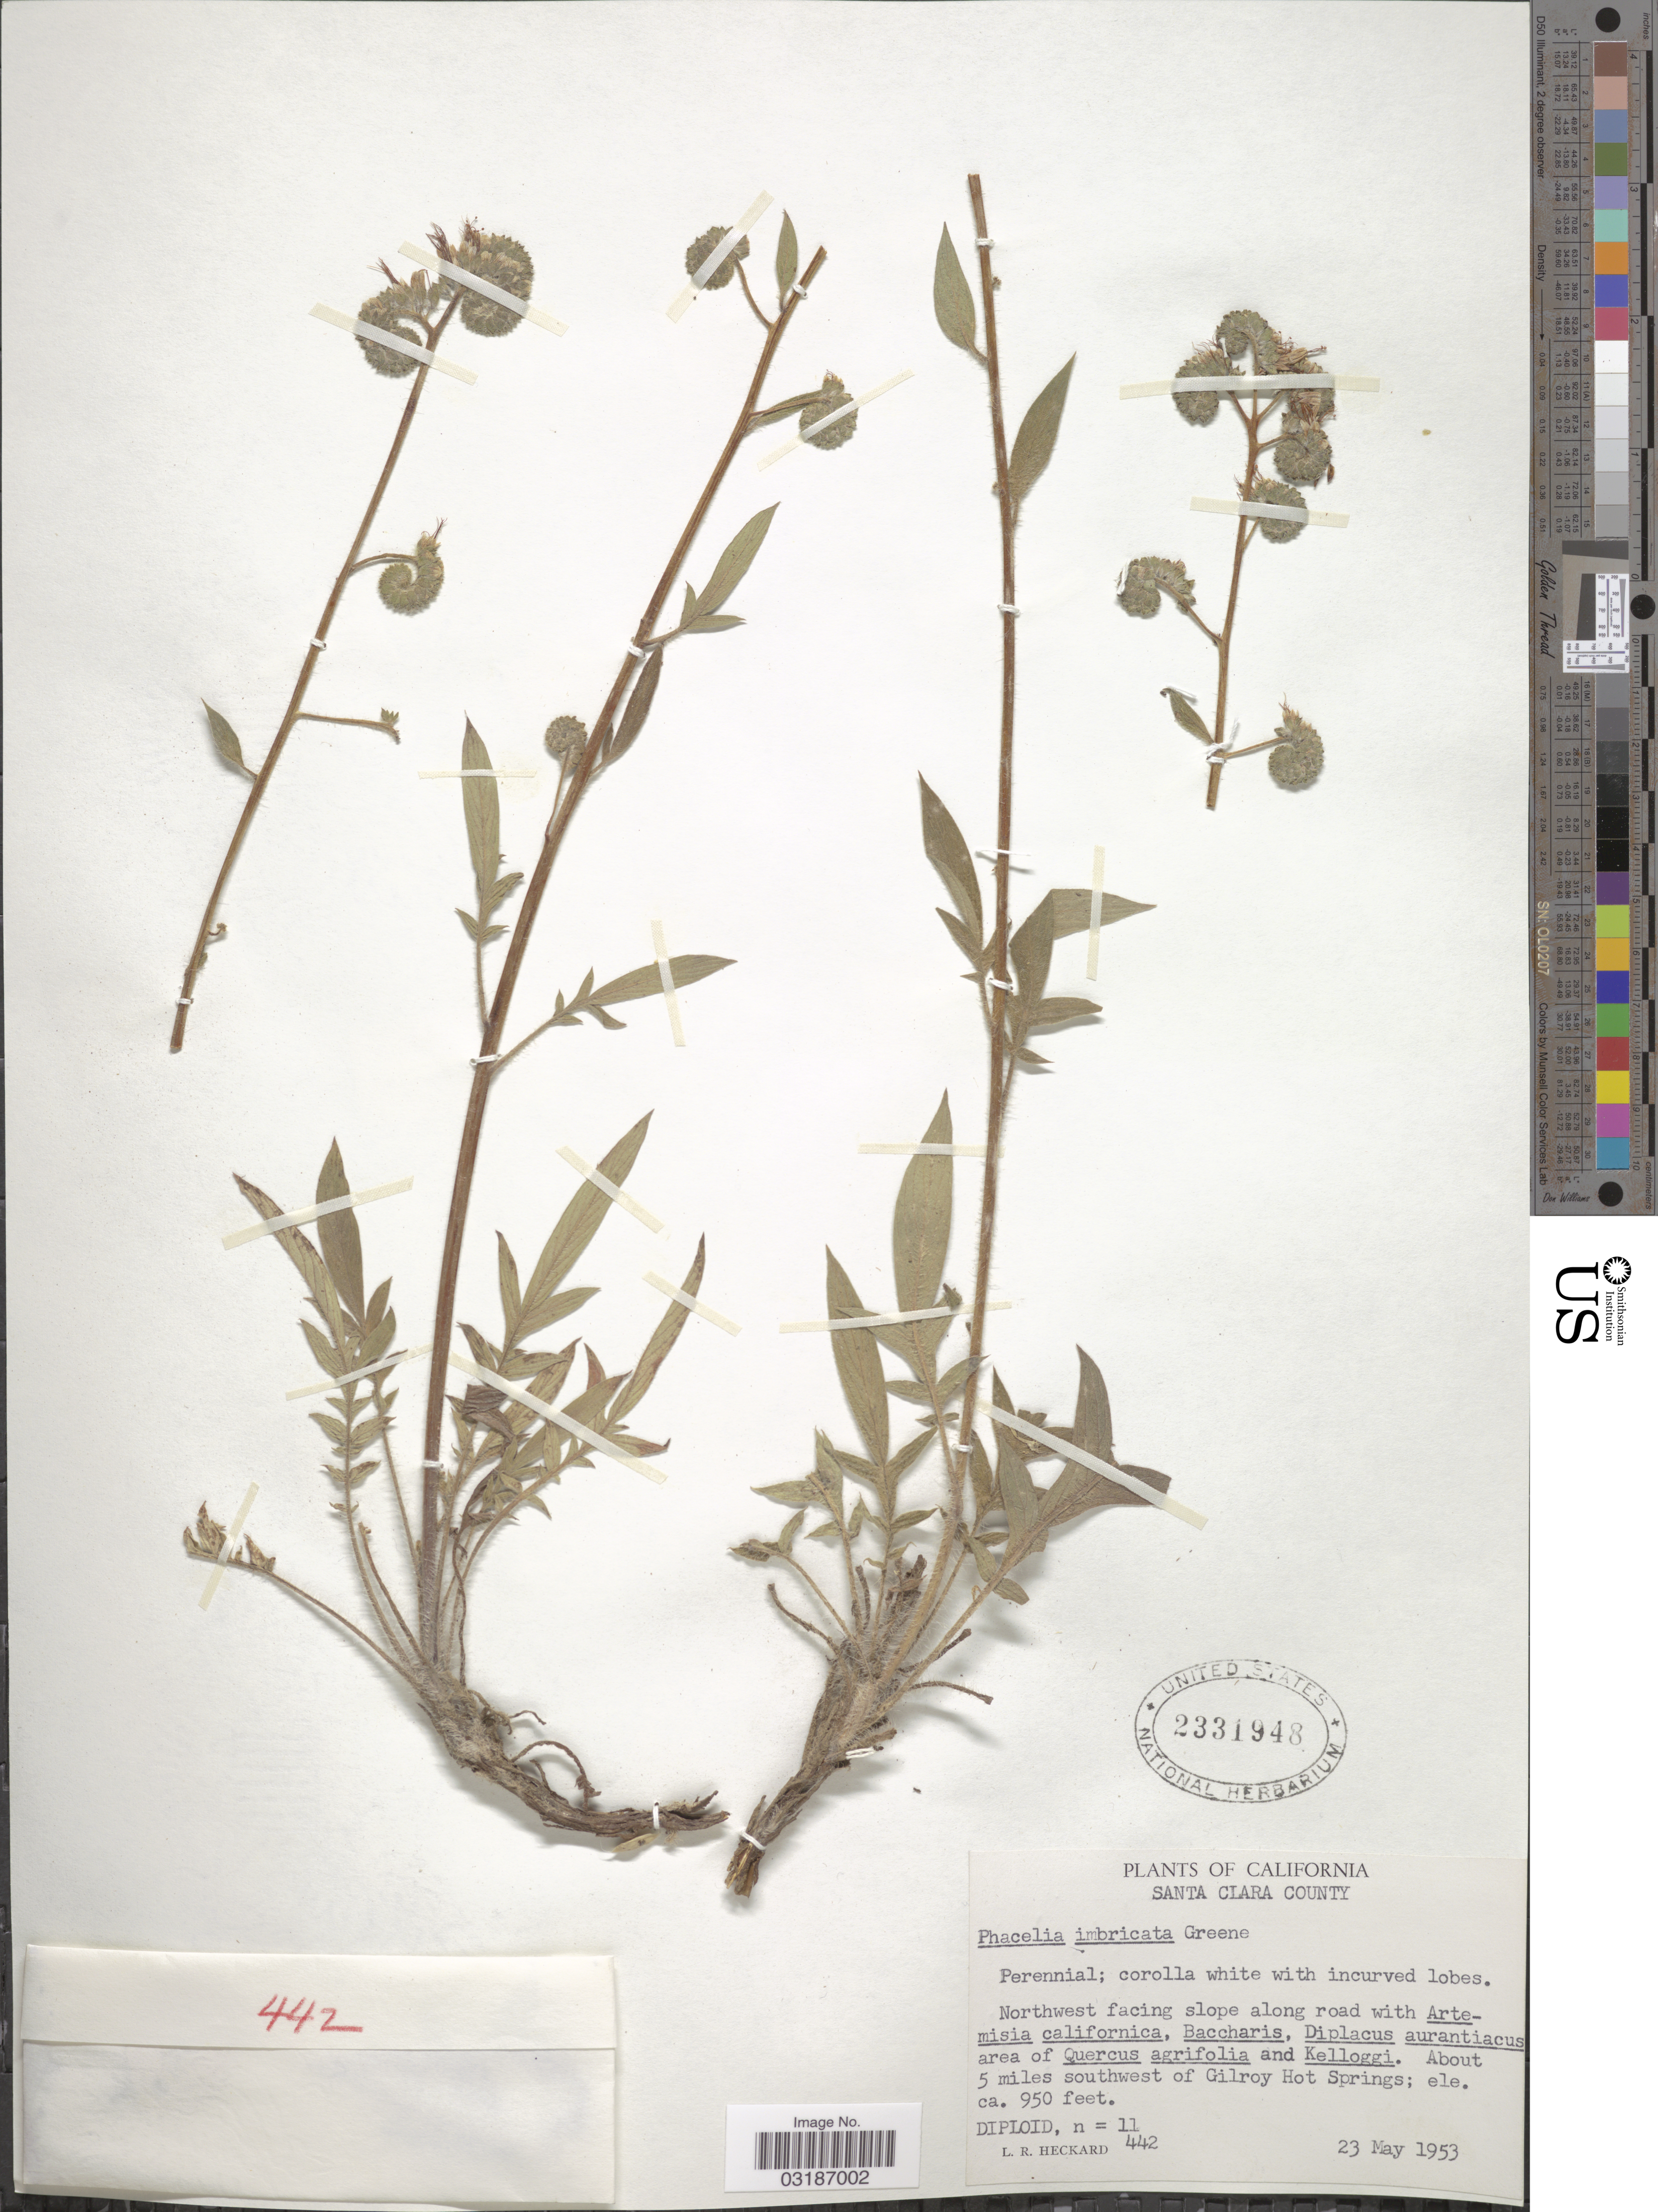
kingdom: Plantae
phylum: Tracheophyta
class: Magnoliopsida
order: Boraginales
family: Hydrophyllaceae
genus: Phacelia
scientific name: Phacelia imbricata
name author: Greene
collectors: L. R. Heckard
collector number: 442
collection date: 1953-05-23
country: United States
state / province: California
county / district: Santa Clara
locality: Santa Clara County. About 5 miles southwest of Gilroy Hot Springs.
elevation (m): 290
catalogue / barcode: US 2331948